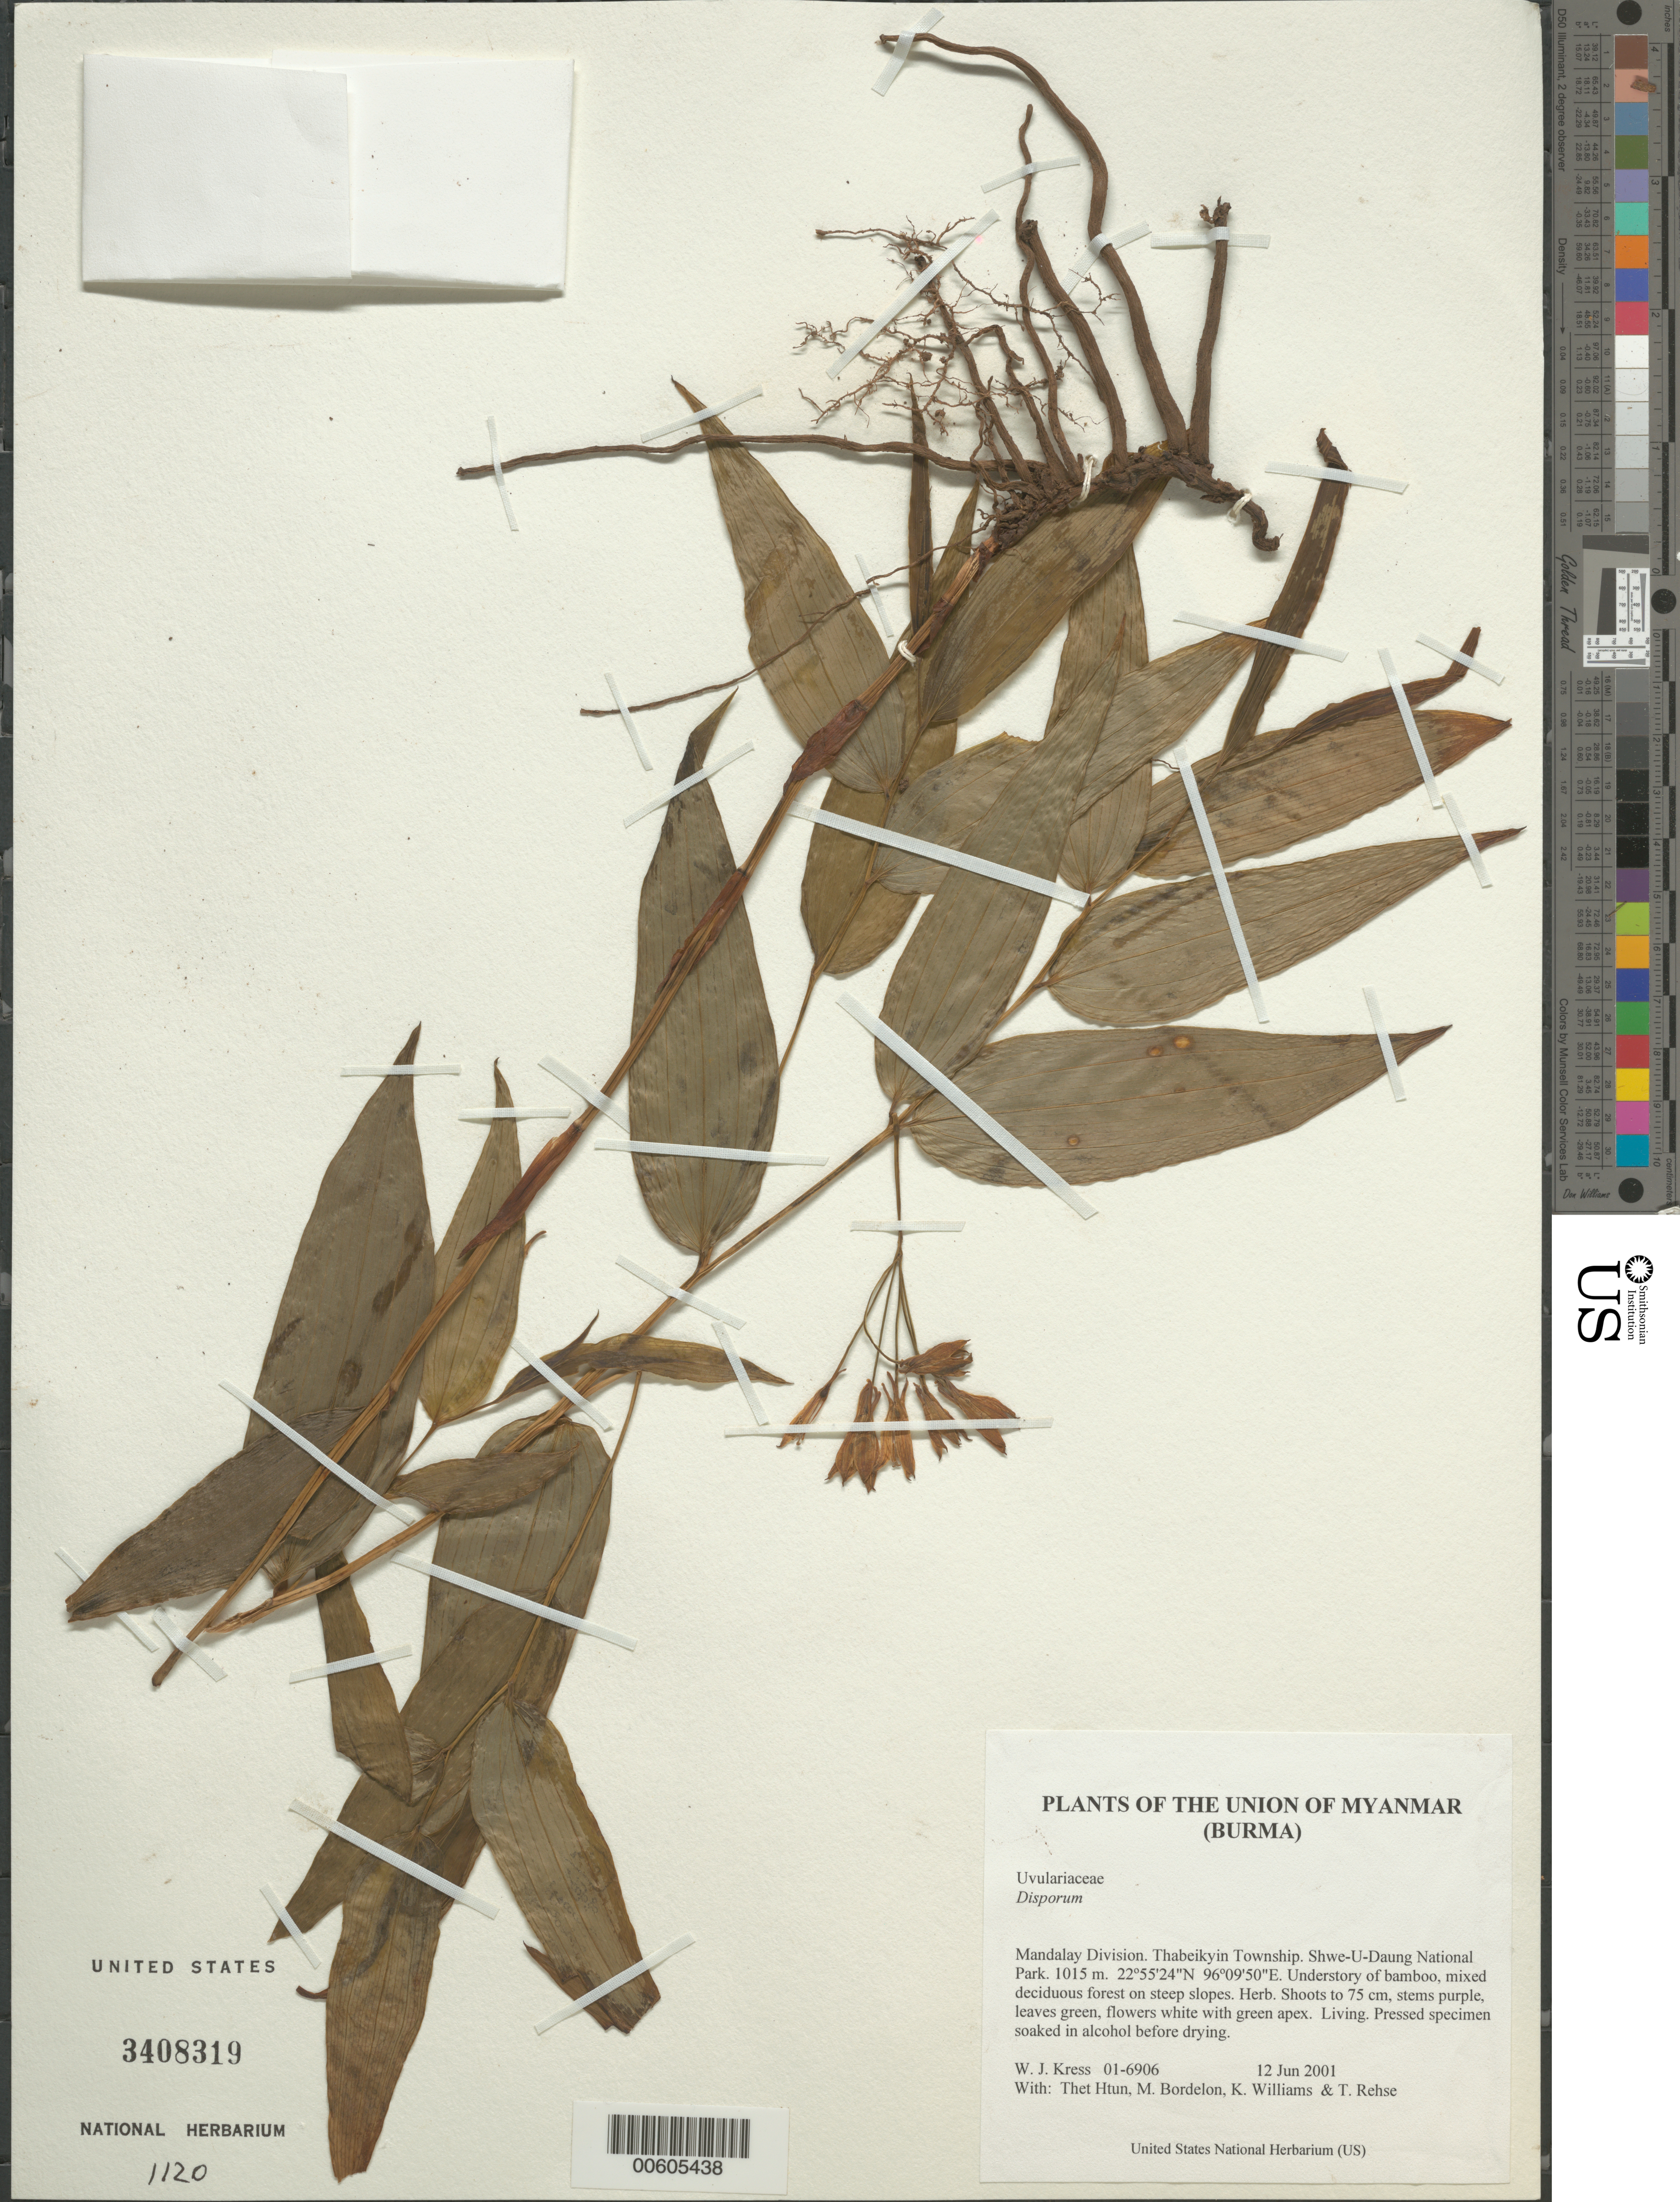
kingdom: Plantae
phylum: Tracheophyta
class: Liliopsida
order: Liliales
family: Colchicaceae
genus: Disporum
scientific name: Disporum sp.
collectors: W. J. Kress, Thet Htun, M. Bordelon, K. J. Williams & T. Rehse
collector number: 01-6906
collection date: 2001-06-12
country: Myanmar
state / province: Mandalay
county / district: Thabeikyin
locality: Shwe-U-Daung National Park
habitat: Understory of bamboo, mixed deciduous forest on steep slopes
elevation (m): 1015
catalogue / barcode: US 3408319